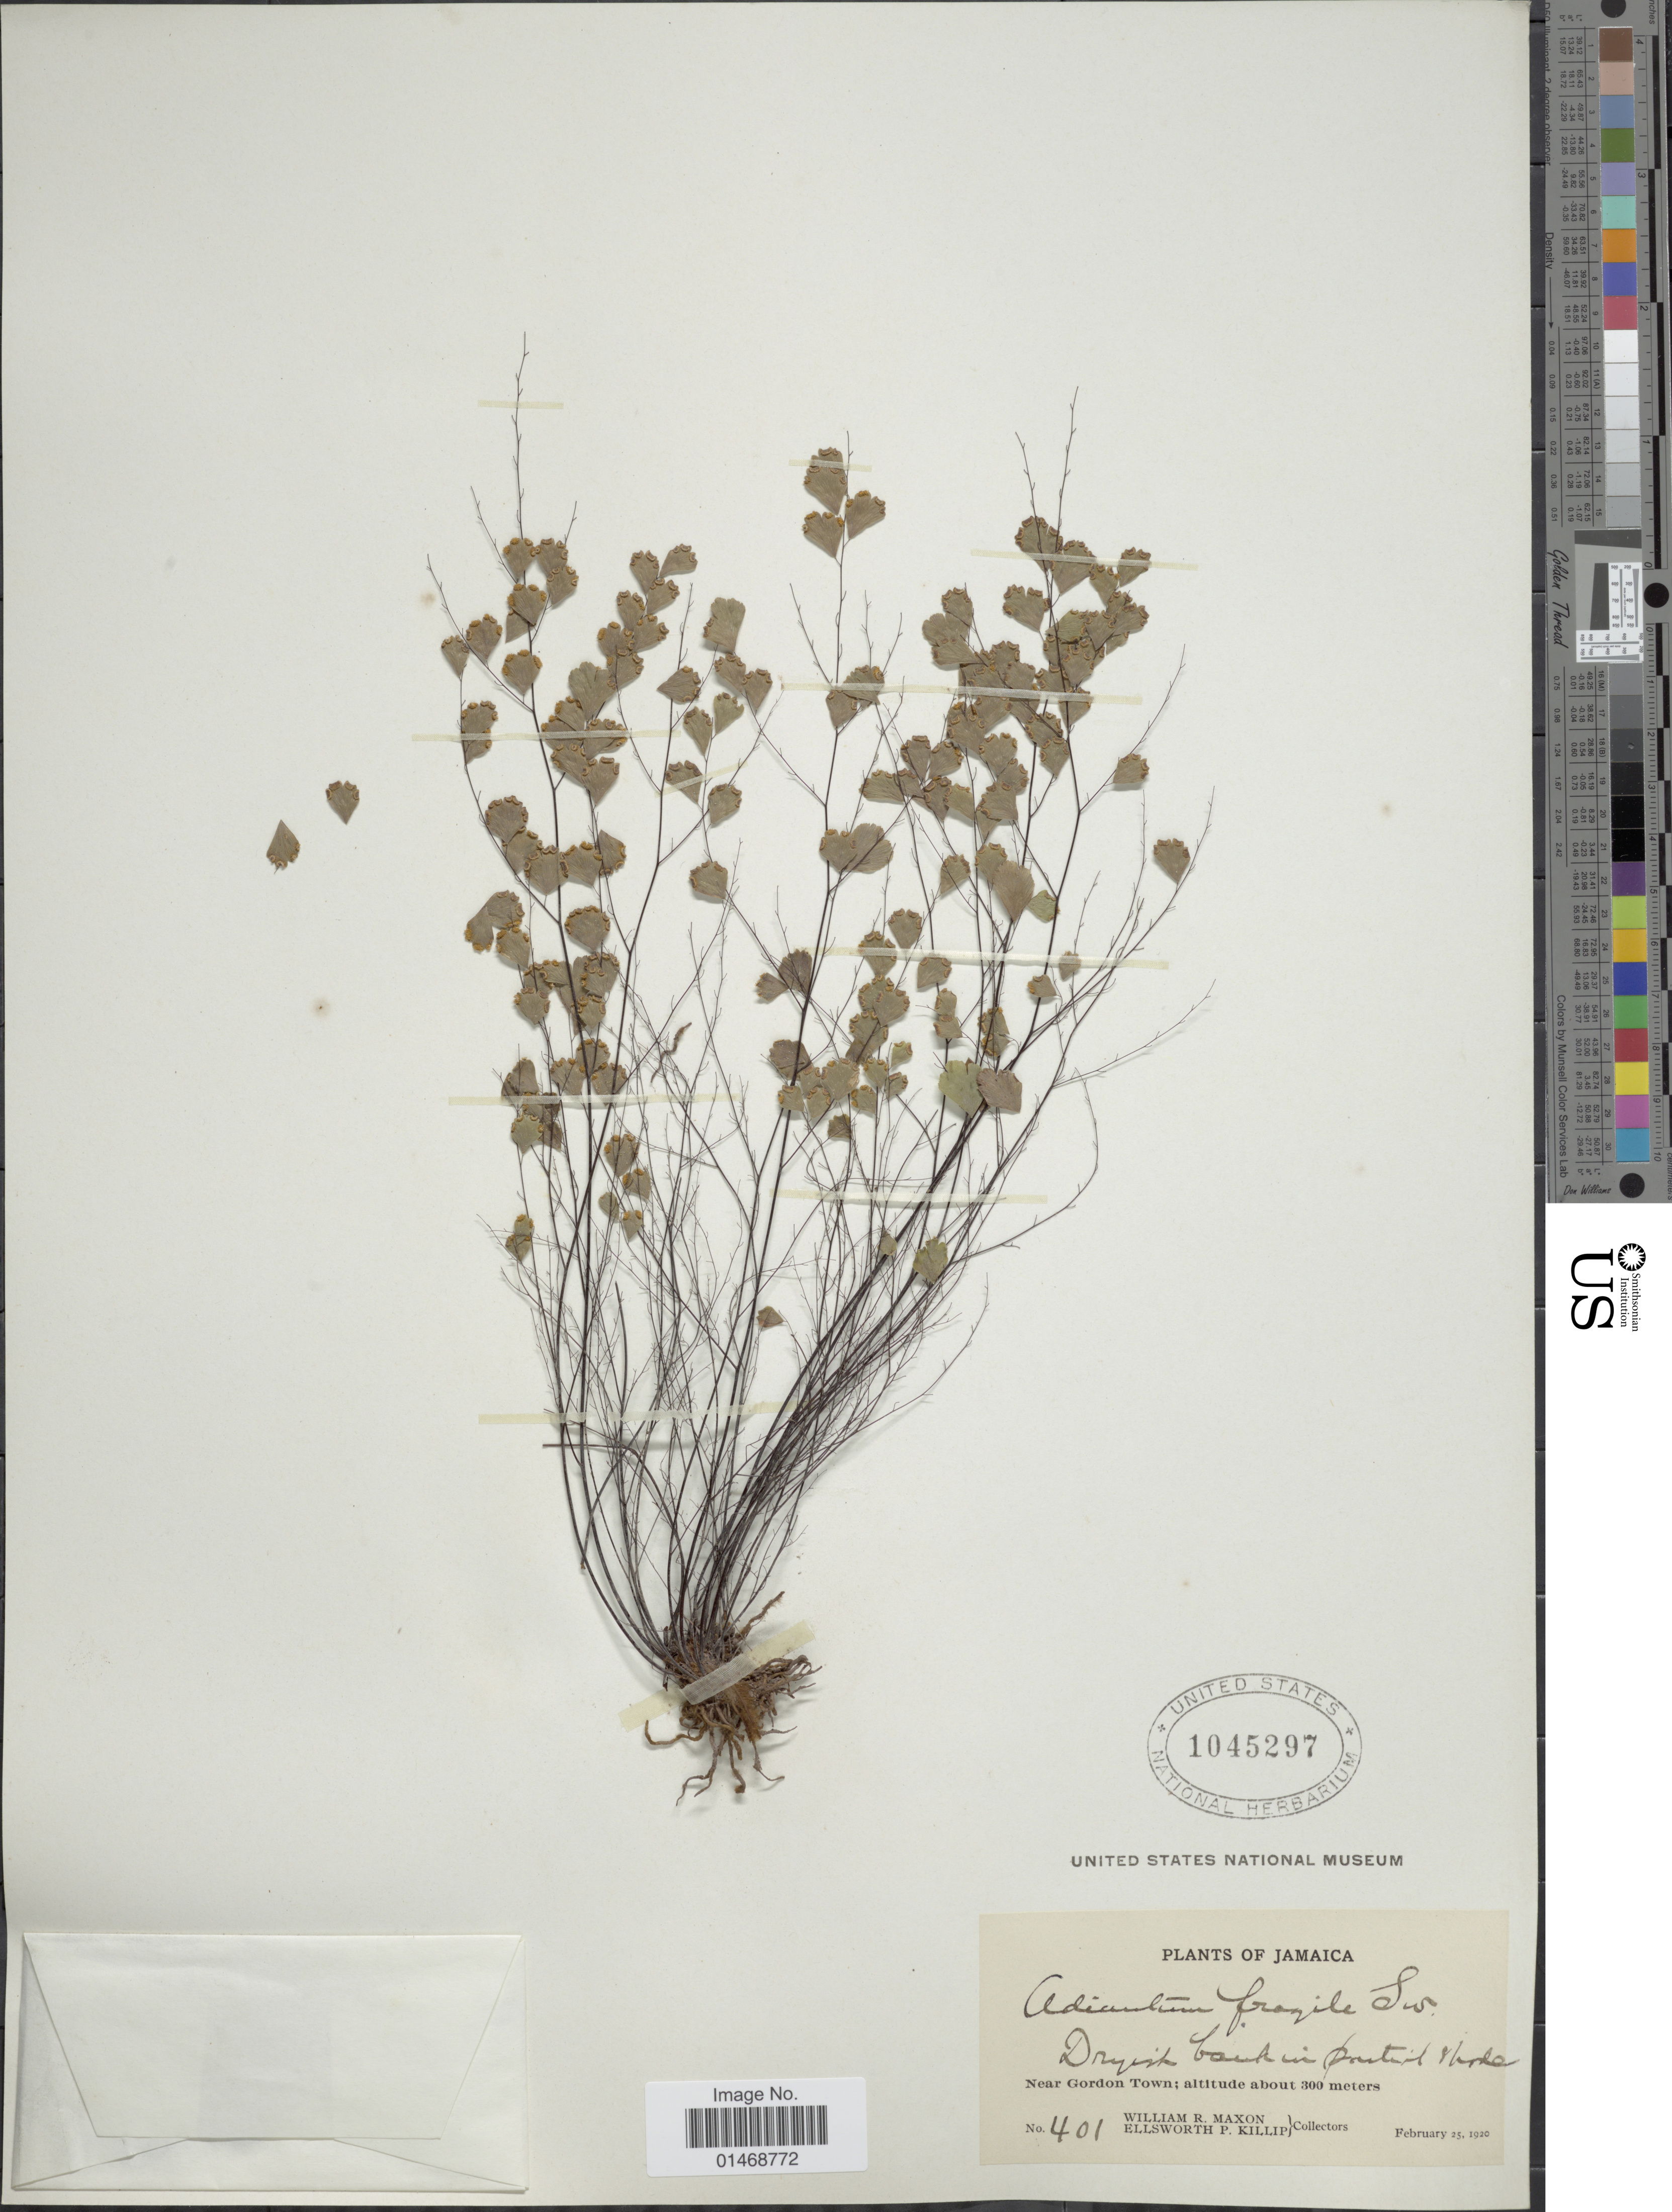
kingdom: Plantae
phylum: Tracheophyta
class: Polypodiopsida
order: Polypodiales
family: Pteridaceae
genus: Adiantum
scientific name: Adiantum fragile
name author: Sw.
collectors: W. R. Maxon & E. P. Killip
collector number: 401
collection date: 1920-02-25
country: Jamaica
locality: Near Gordon Town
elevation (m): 300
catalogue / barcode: US 1045297